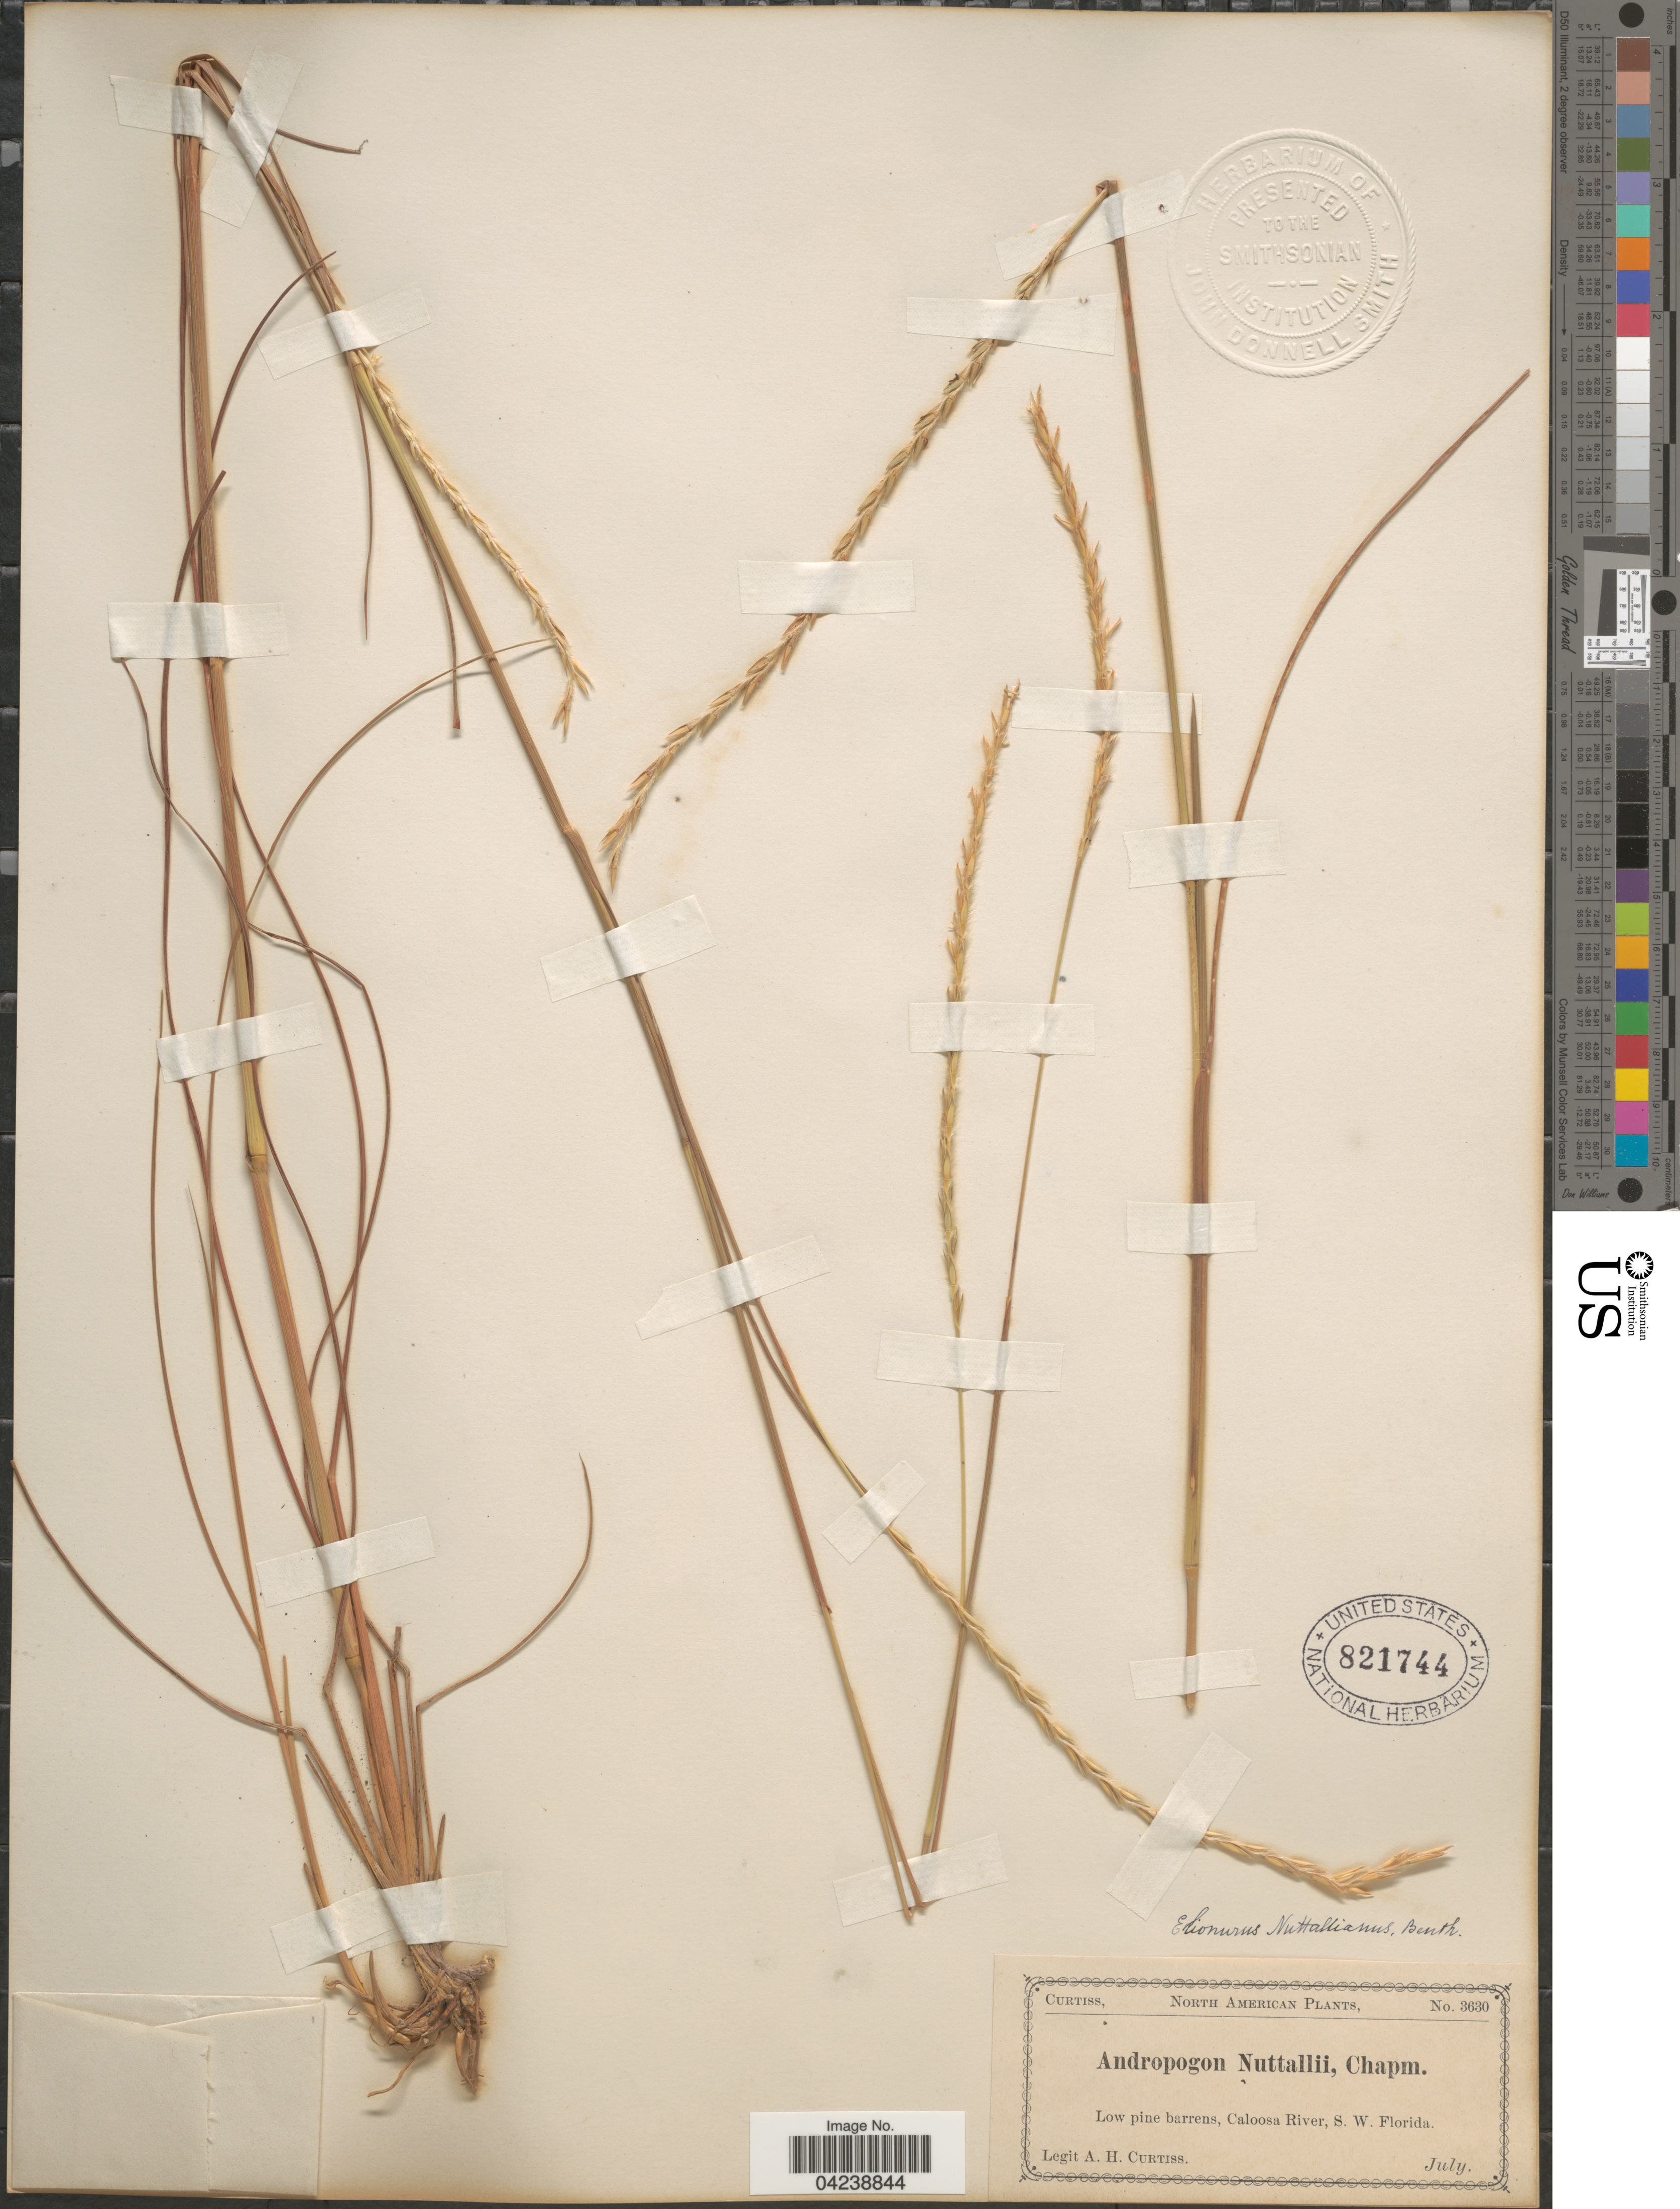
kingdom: Plantae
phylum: Tracheophyta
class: Liliopsida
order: Poales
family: Poaceae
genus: Elionurus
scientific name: Elionurus tripsacoides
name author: Humb. & Bonpl. ex Willd.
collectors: A. H. Curtiss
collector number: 3630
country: United States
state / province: Florida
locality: Low pine barrens, Caloosa River, S.W. Florida.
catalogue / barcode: US 821744